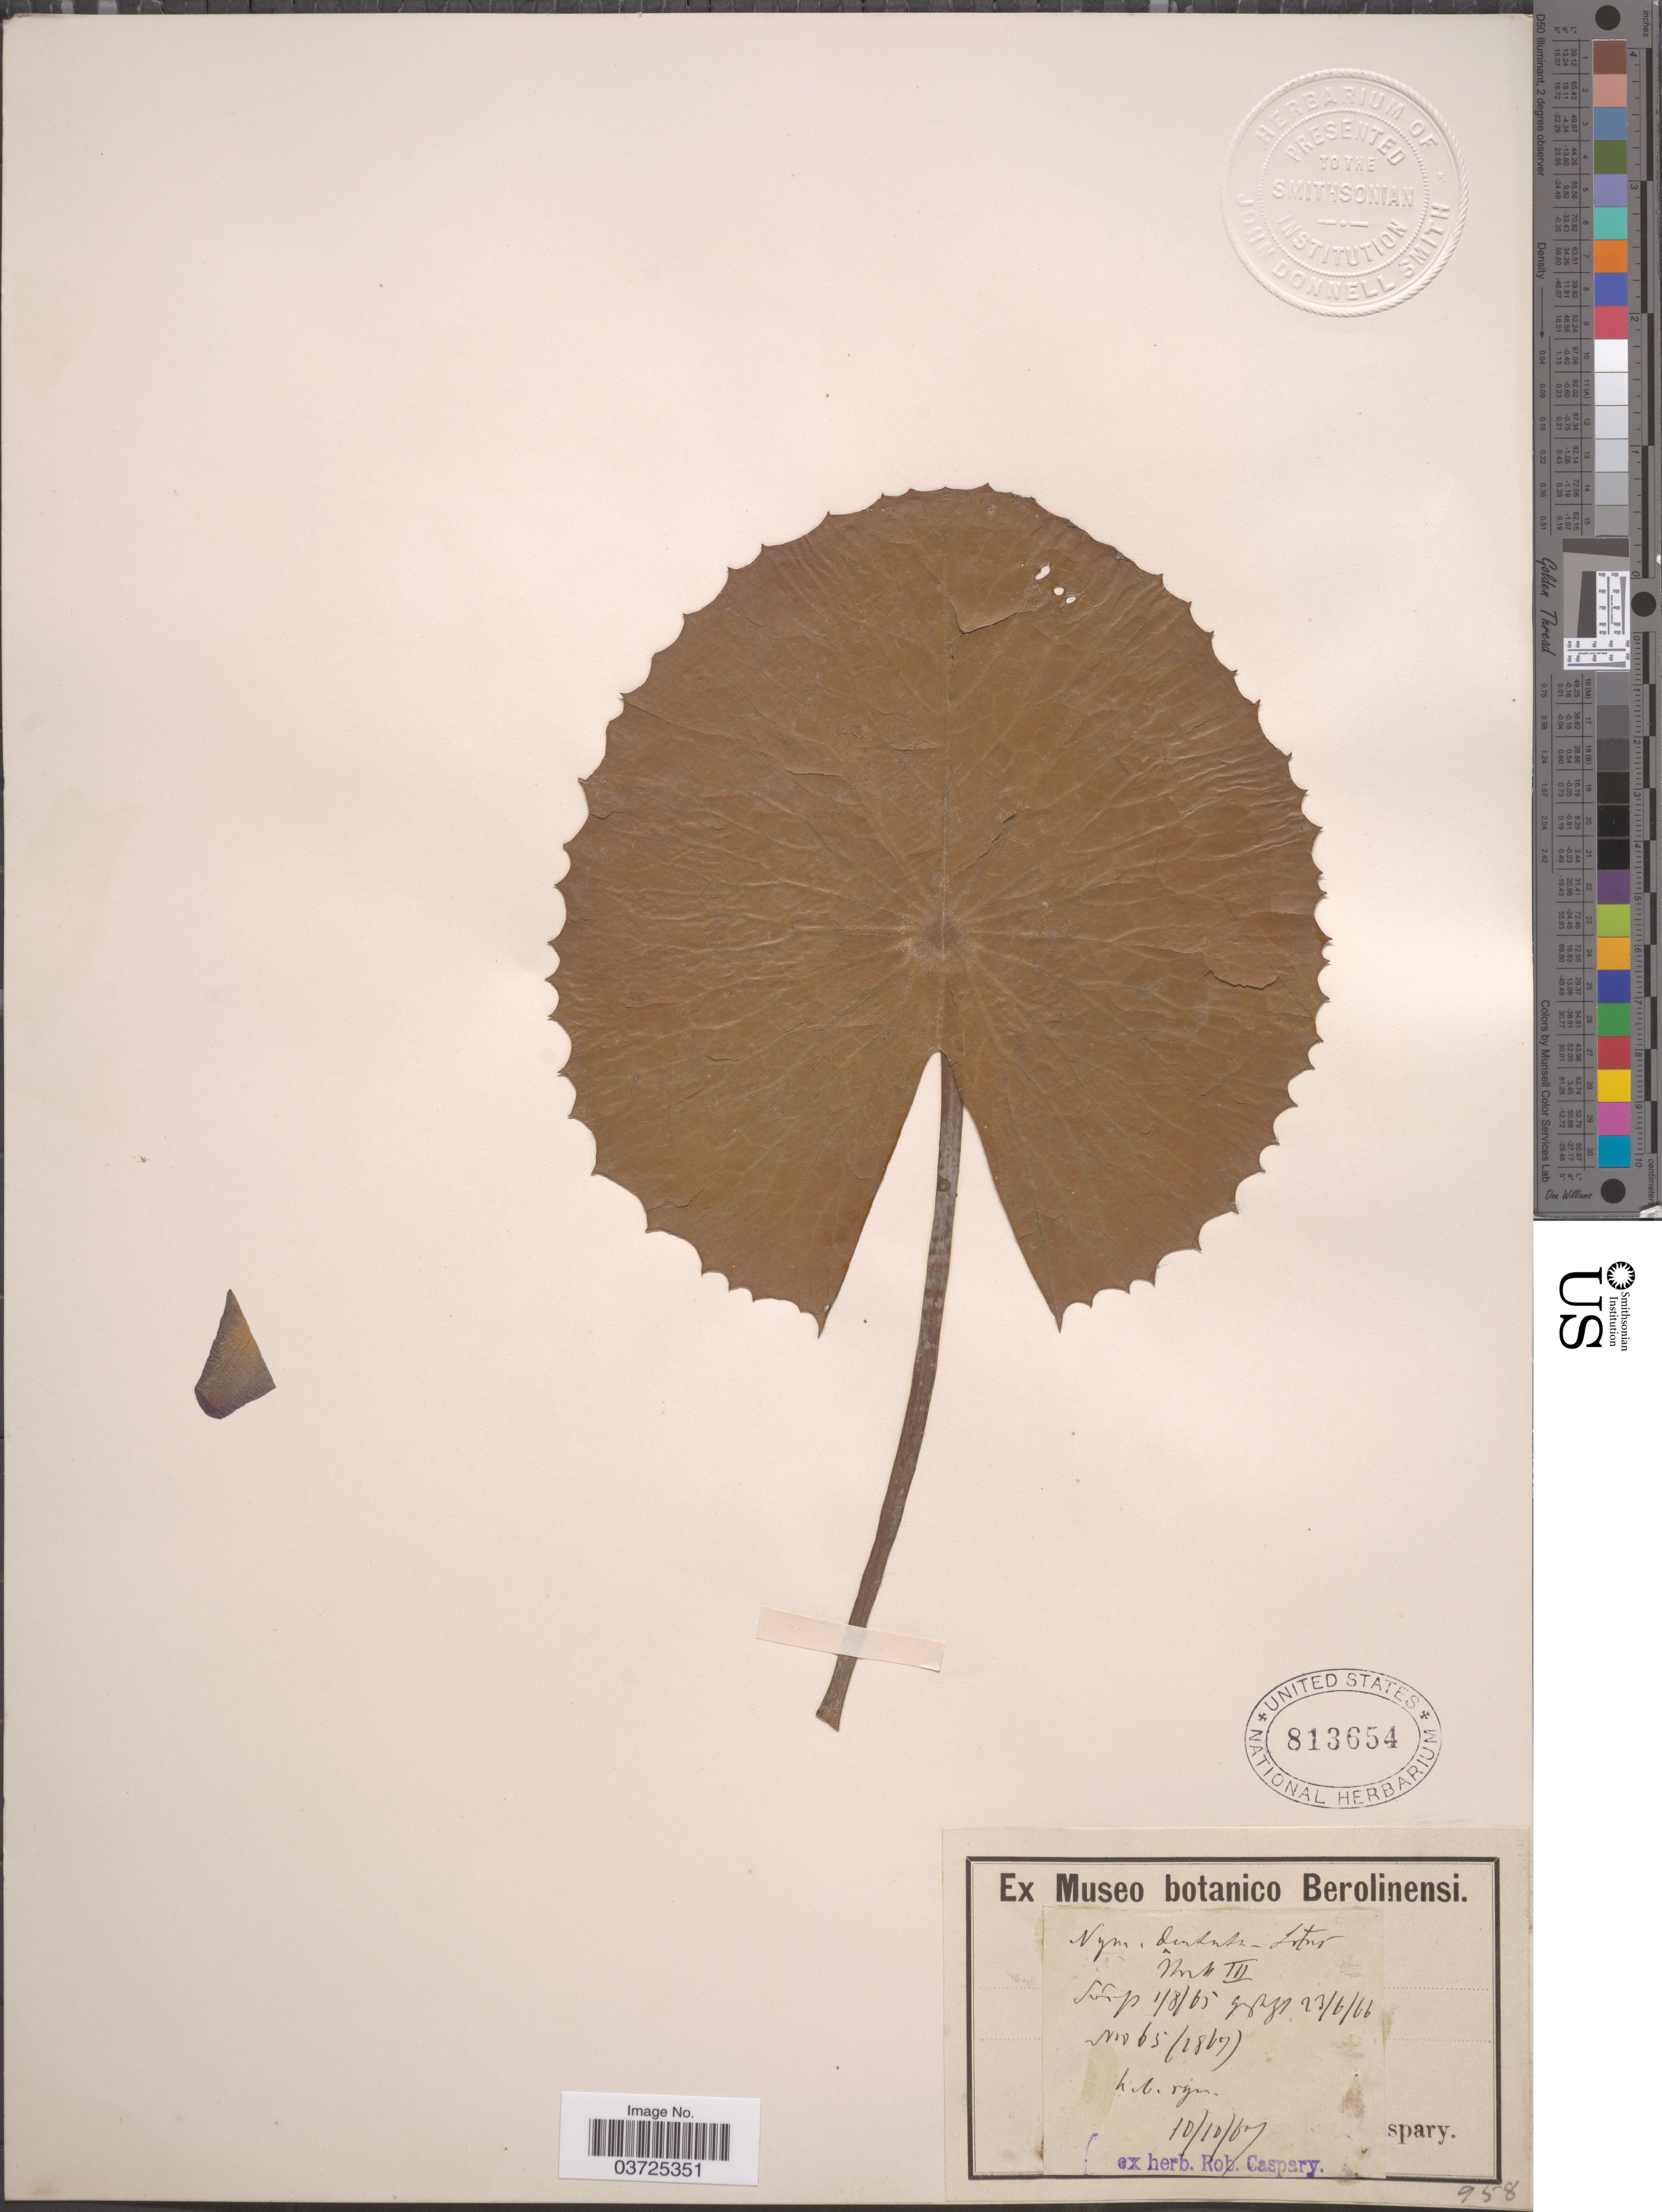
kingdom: Plantae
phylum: Tracheophyta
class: Magnoliopsida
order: Nymphaeales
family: Nymphaeaceae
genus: Nymphaea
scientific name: Nymphaea dentata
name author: Schumach. & Thonn.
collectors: ex herb. Rob. Caspary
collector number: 958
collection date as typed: Transcribed d/m/y: 10/10/67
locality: h region. [interpreted]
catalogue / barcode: US 813654